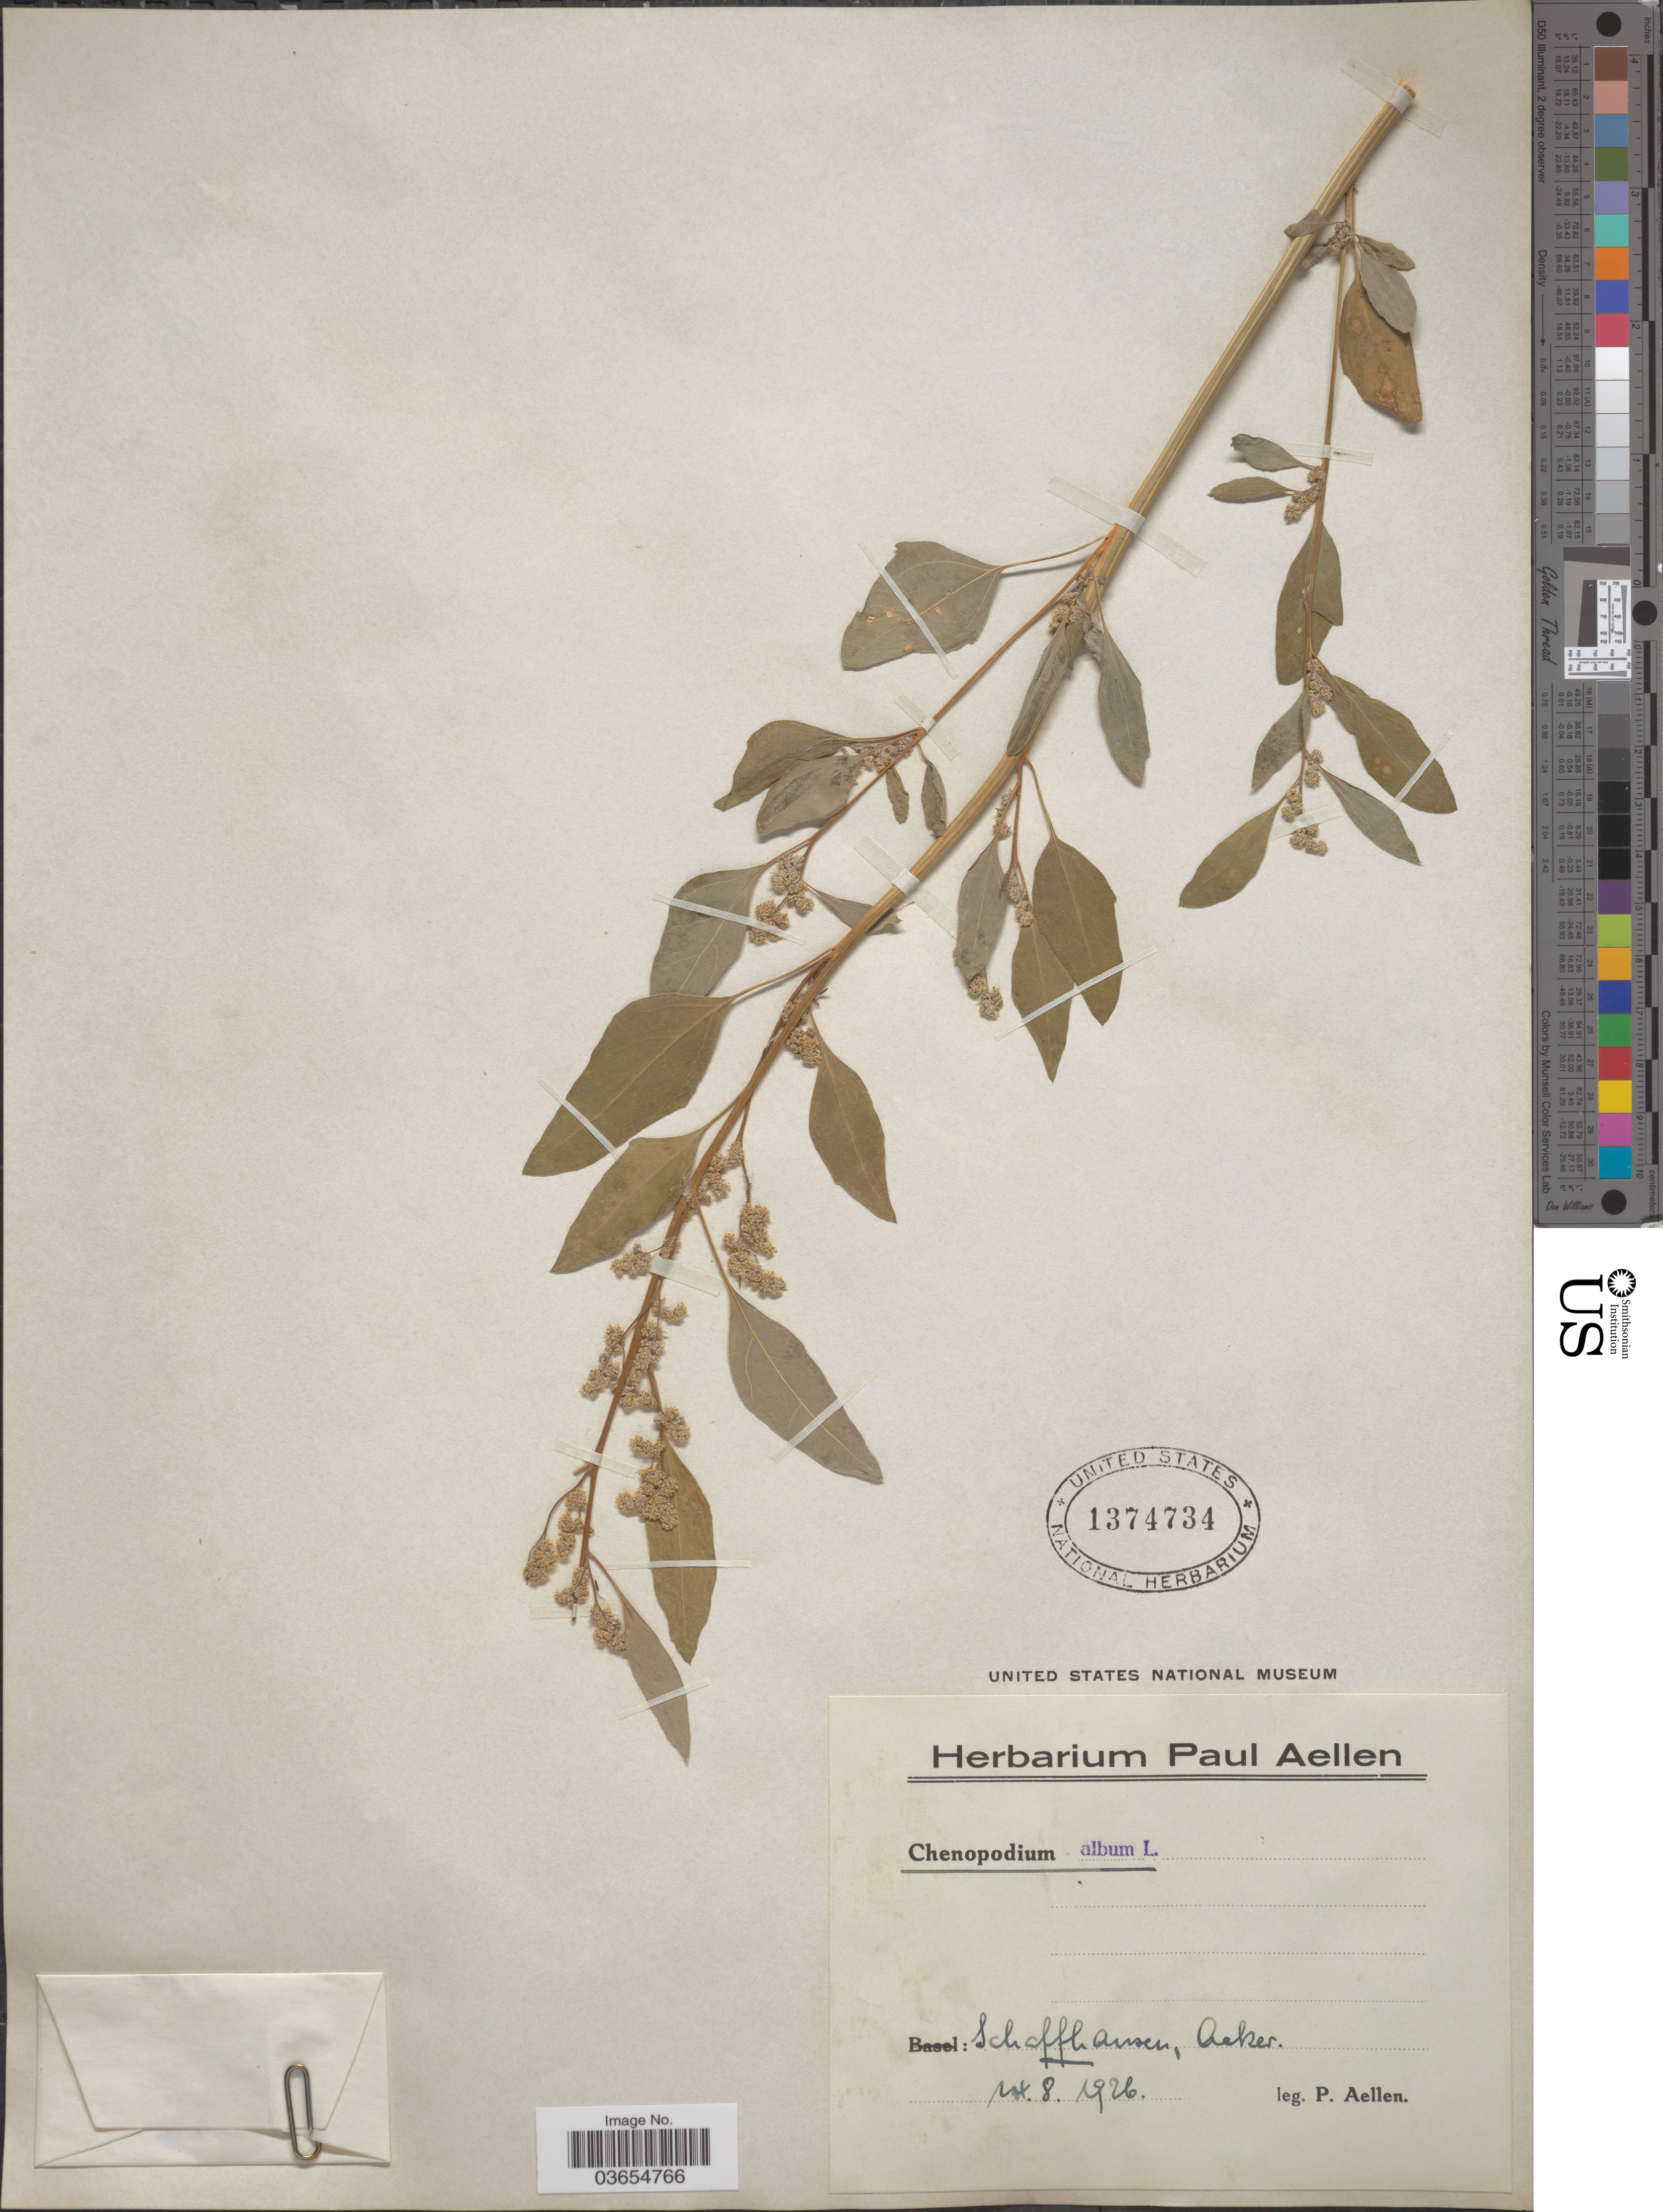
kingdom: Plantae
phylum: Tracheophyta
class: Magnoliopsida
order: Caryophyllales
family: Amaranthaceae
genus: Chenopodium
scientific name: Chenopodium album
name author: L.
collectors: P. Aellen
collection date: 1926-08-24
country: Switzerland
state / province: Schaffhausen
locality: Acker.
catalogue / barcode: US 1374734